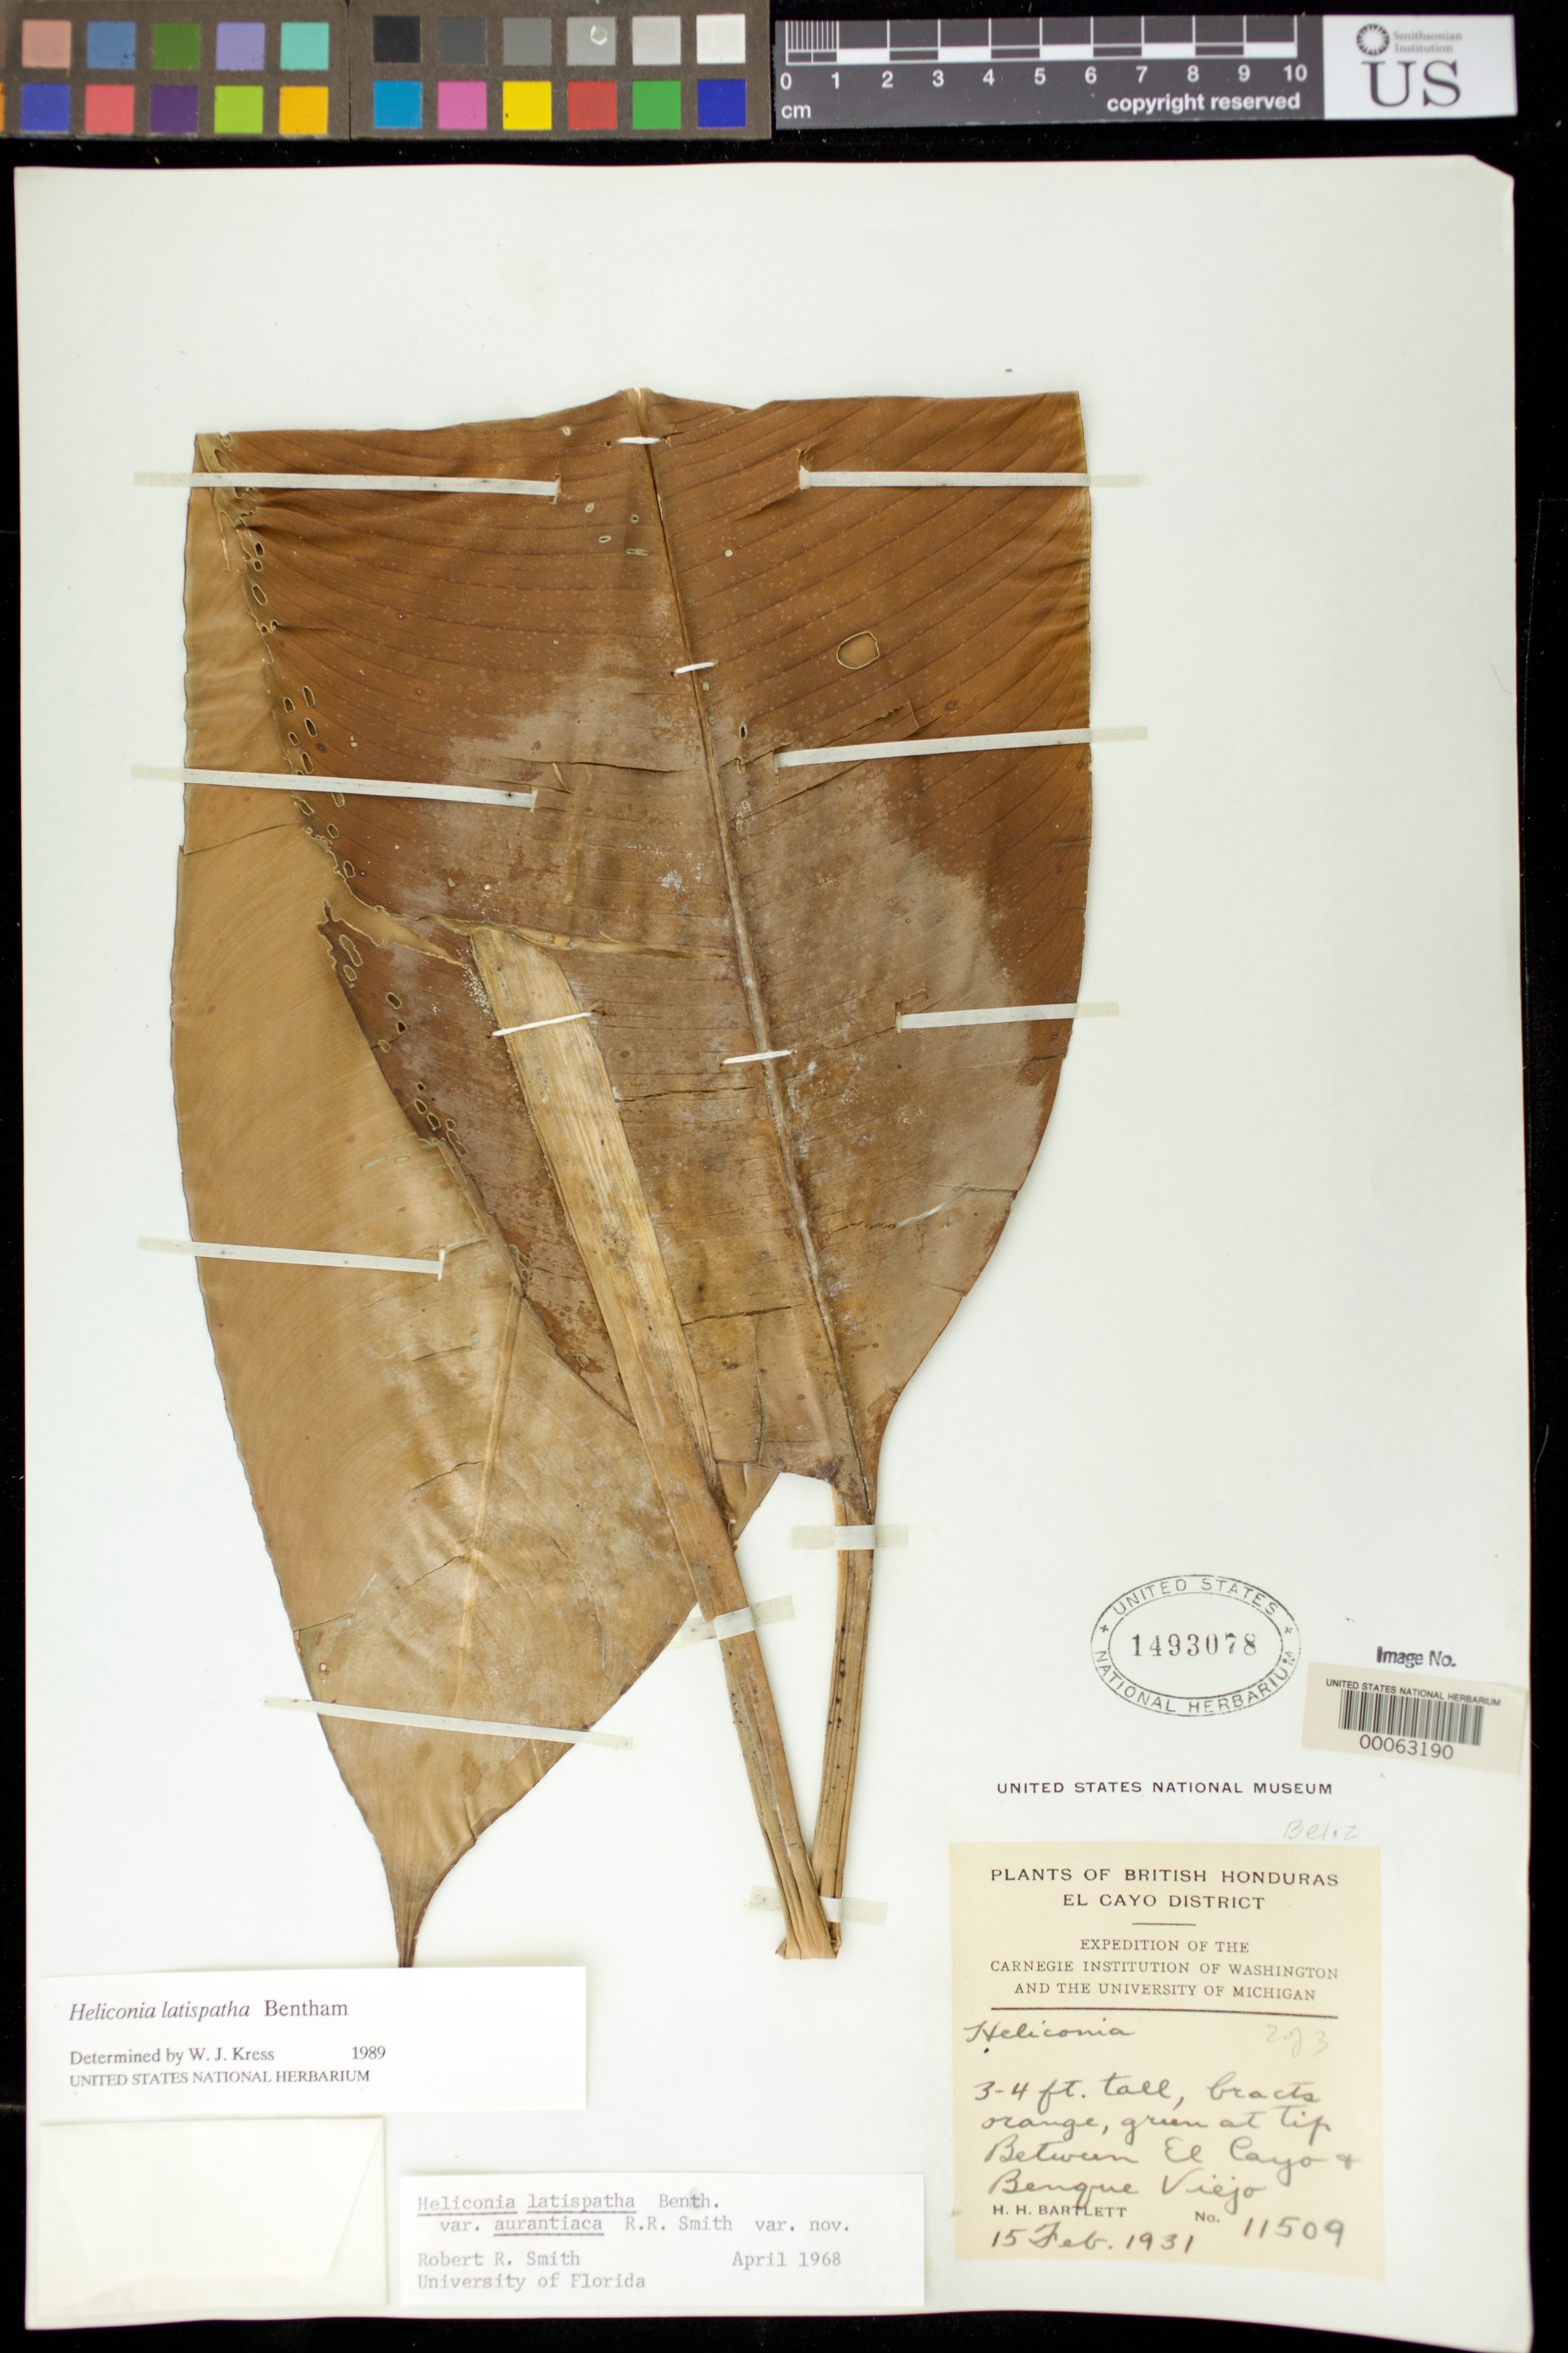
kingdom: Plantae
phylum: Tracheophyta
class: Liliopsida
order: Zingiberales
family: Heliconiaceae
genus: Heliconia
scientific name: Heliconia latispatha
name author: Benth.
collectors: H. H. Bartlett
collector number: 11509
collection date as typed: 15 Feb 1931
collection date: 1931-02-15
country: Belize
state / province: Cayo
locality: Between El Cayo and Bengue Viejo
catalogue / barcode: US 1493078